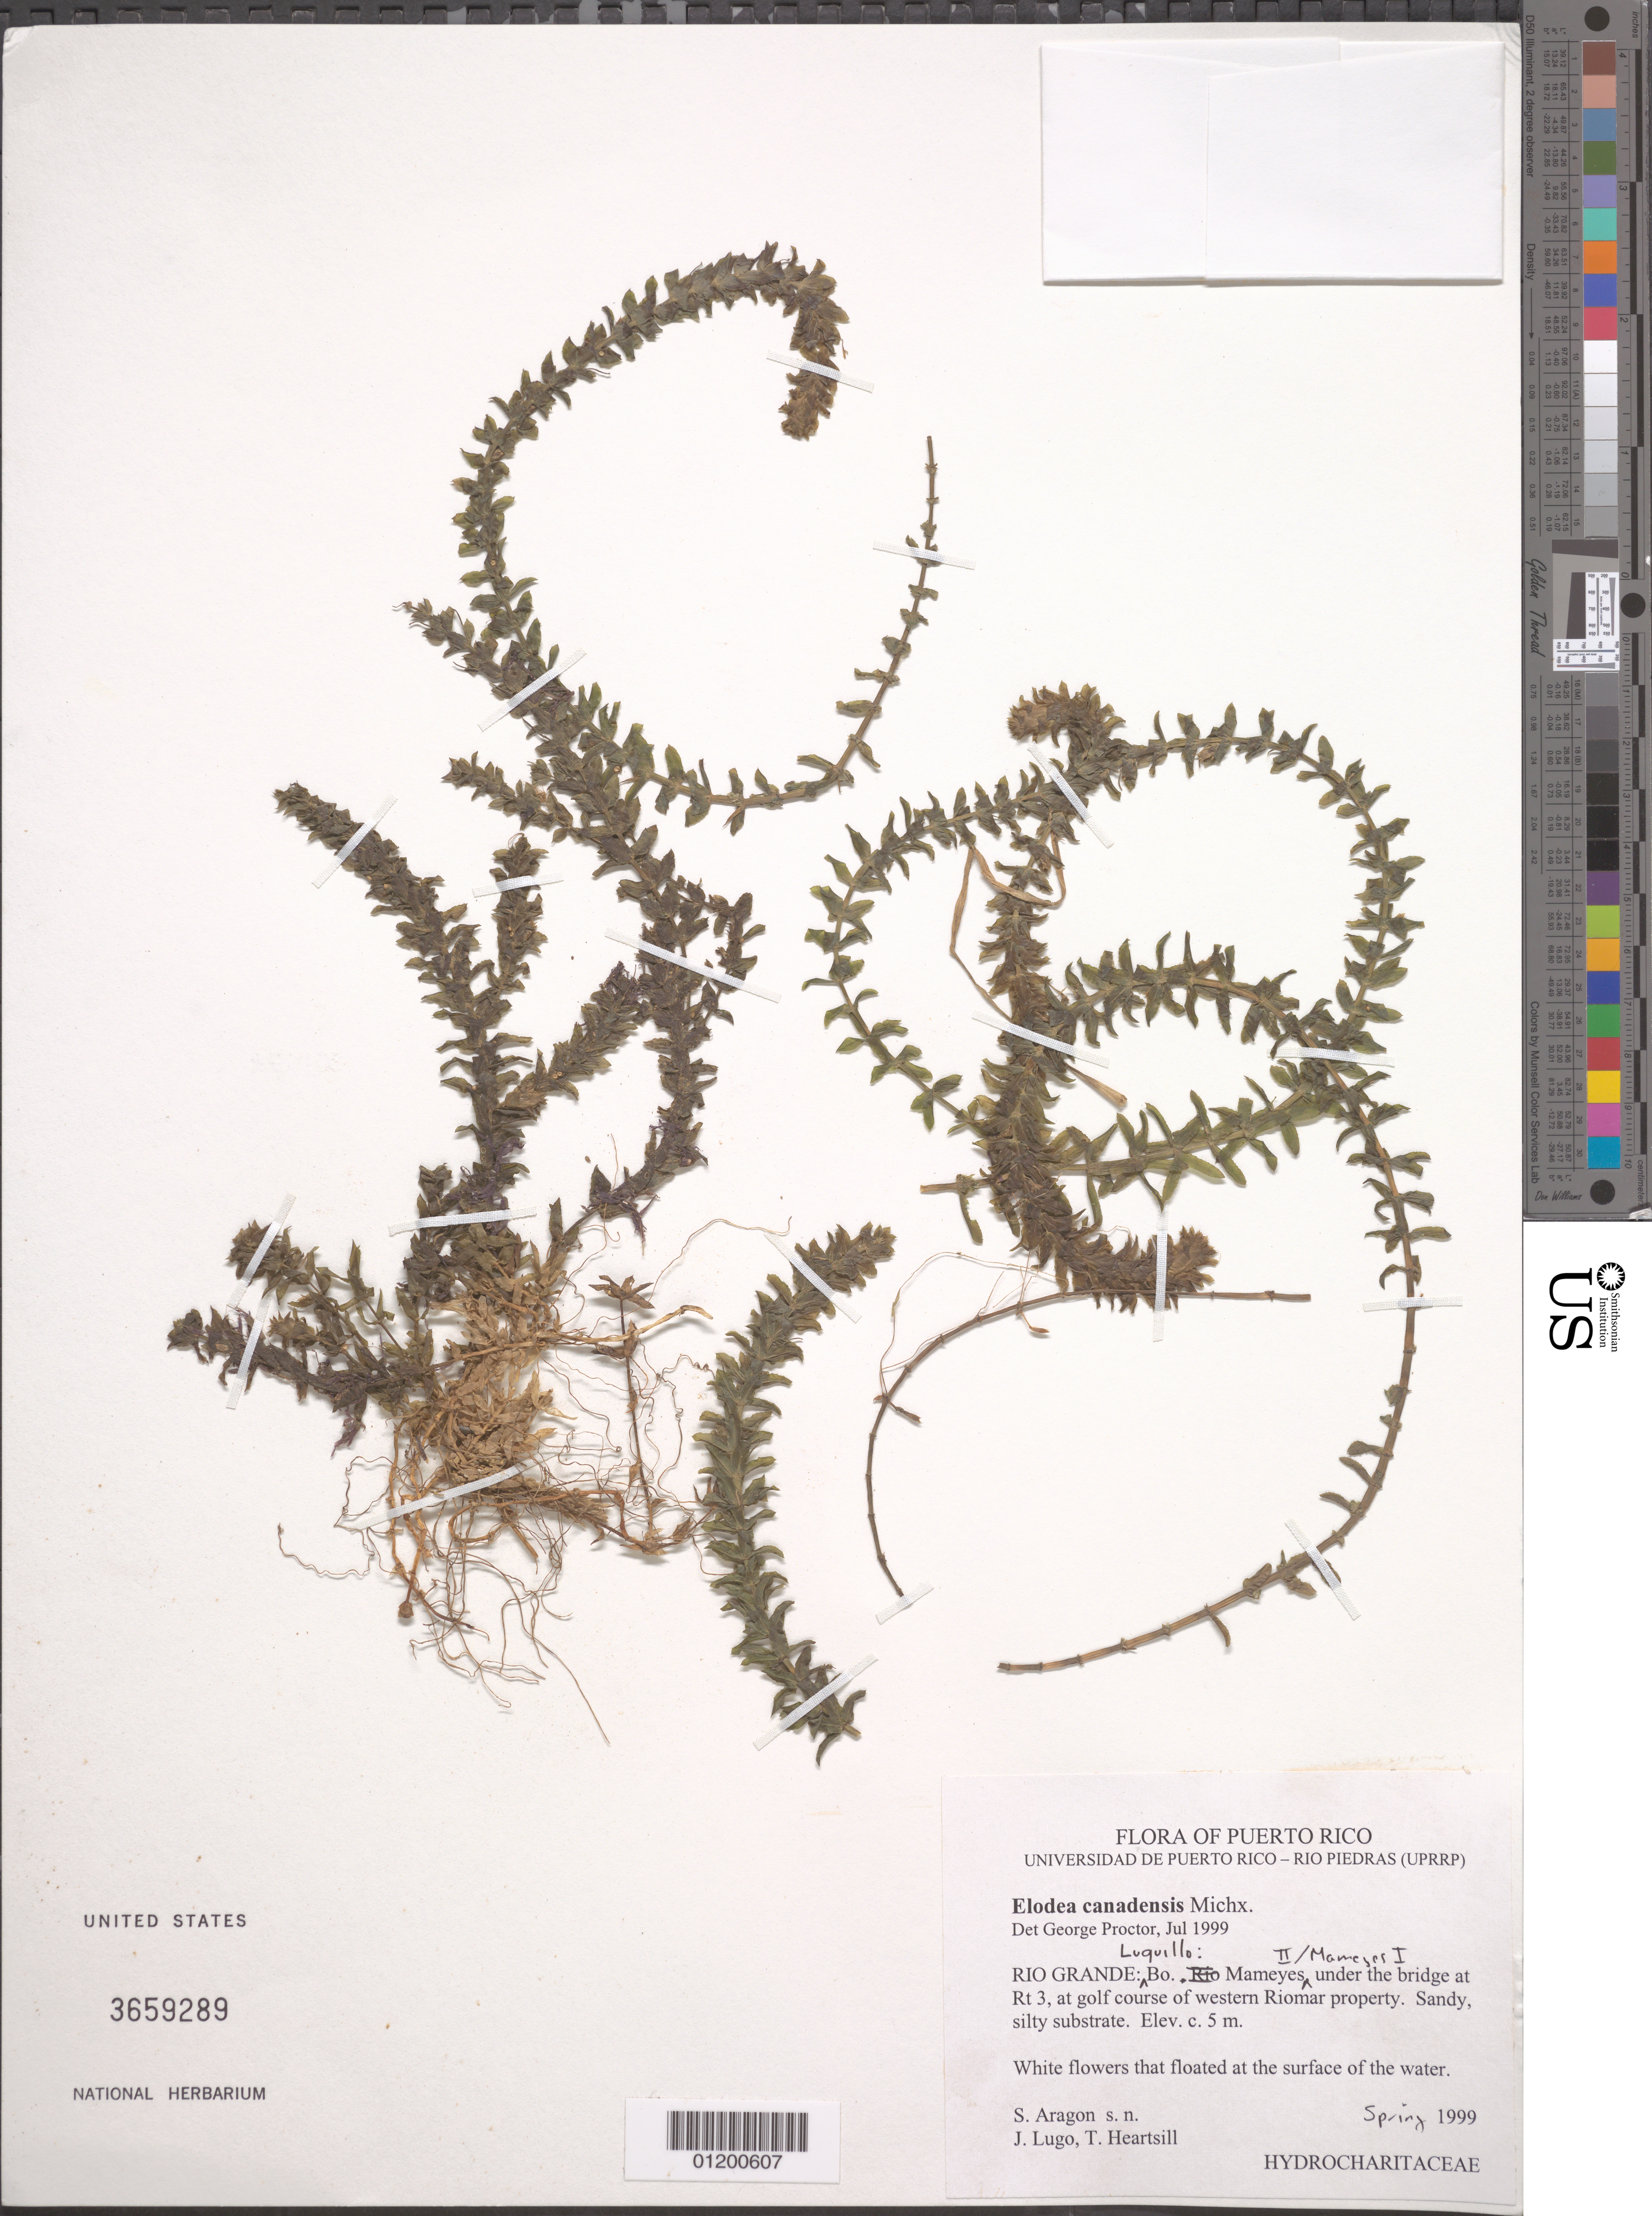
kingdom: Plantae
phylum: Tracheophyta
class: Liliopsida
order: Alismatales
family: Hydrocharitaceae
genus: Elodea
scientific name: Elodea canadensis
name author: Michx.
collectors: S. Aragon, J. Lugo & T. Heartsill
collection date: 1999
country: Puerto Rico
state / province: Luquillo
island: Puerto Rico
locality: Rio Grande: Mameyes, under the bridge at Rt 3, at golf course of western Riomar property.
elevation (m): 5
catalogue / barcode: US 3659289